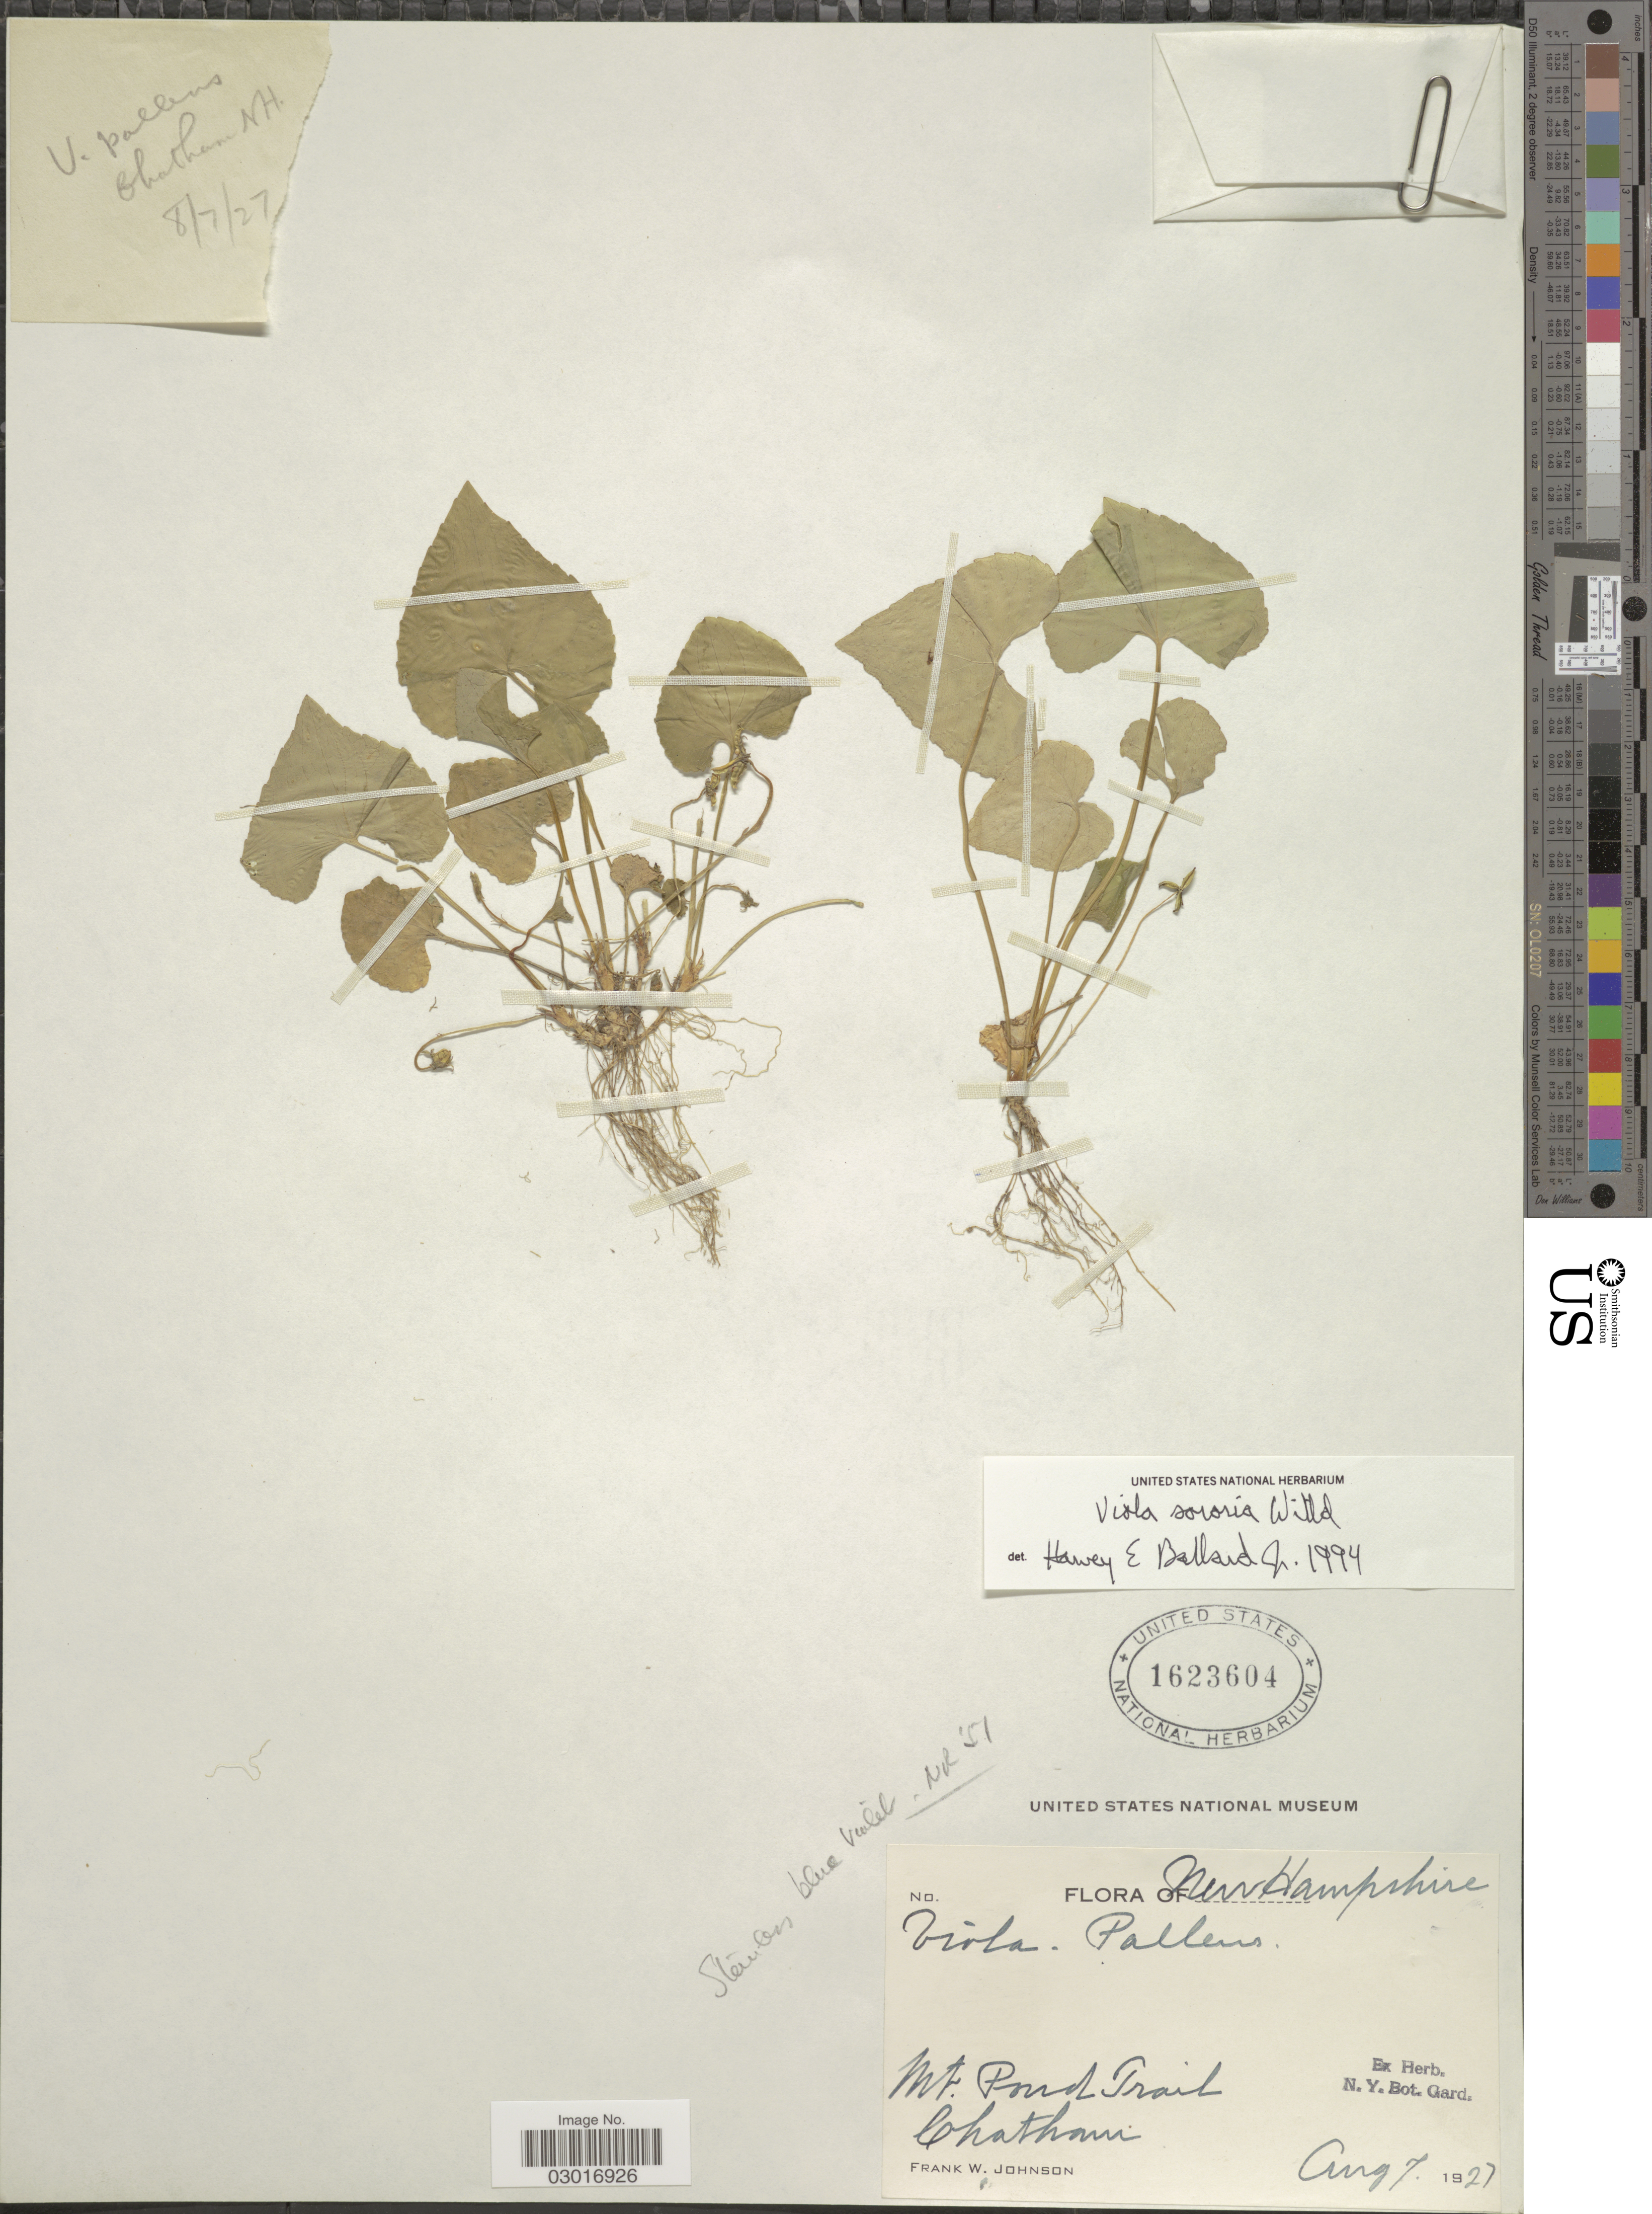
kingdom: Plantae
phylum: Tracheophyta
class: Magnoliopsida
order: Malpighiales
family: Violaceae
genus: Viola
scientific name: Viola sororia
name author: Willd.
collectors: F. W. Johnson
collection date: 1927-08-07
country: United States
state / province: New Hampshire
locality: Mt. Pond Trail, Chatham.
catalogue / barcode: US 1623604